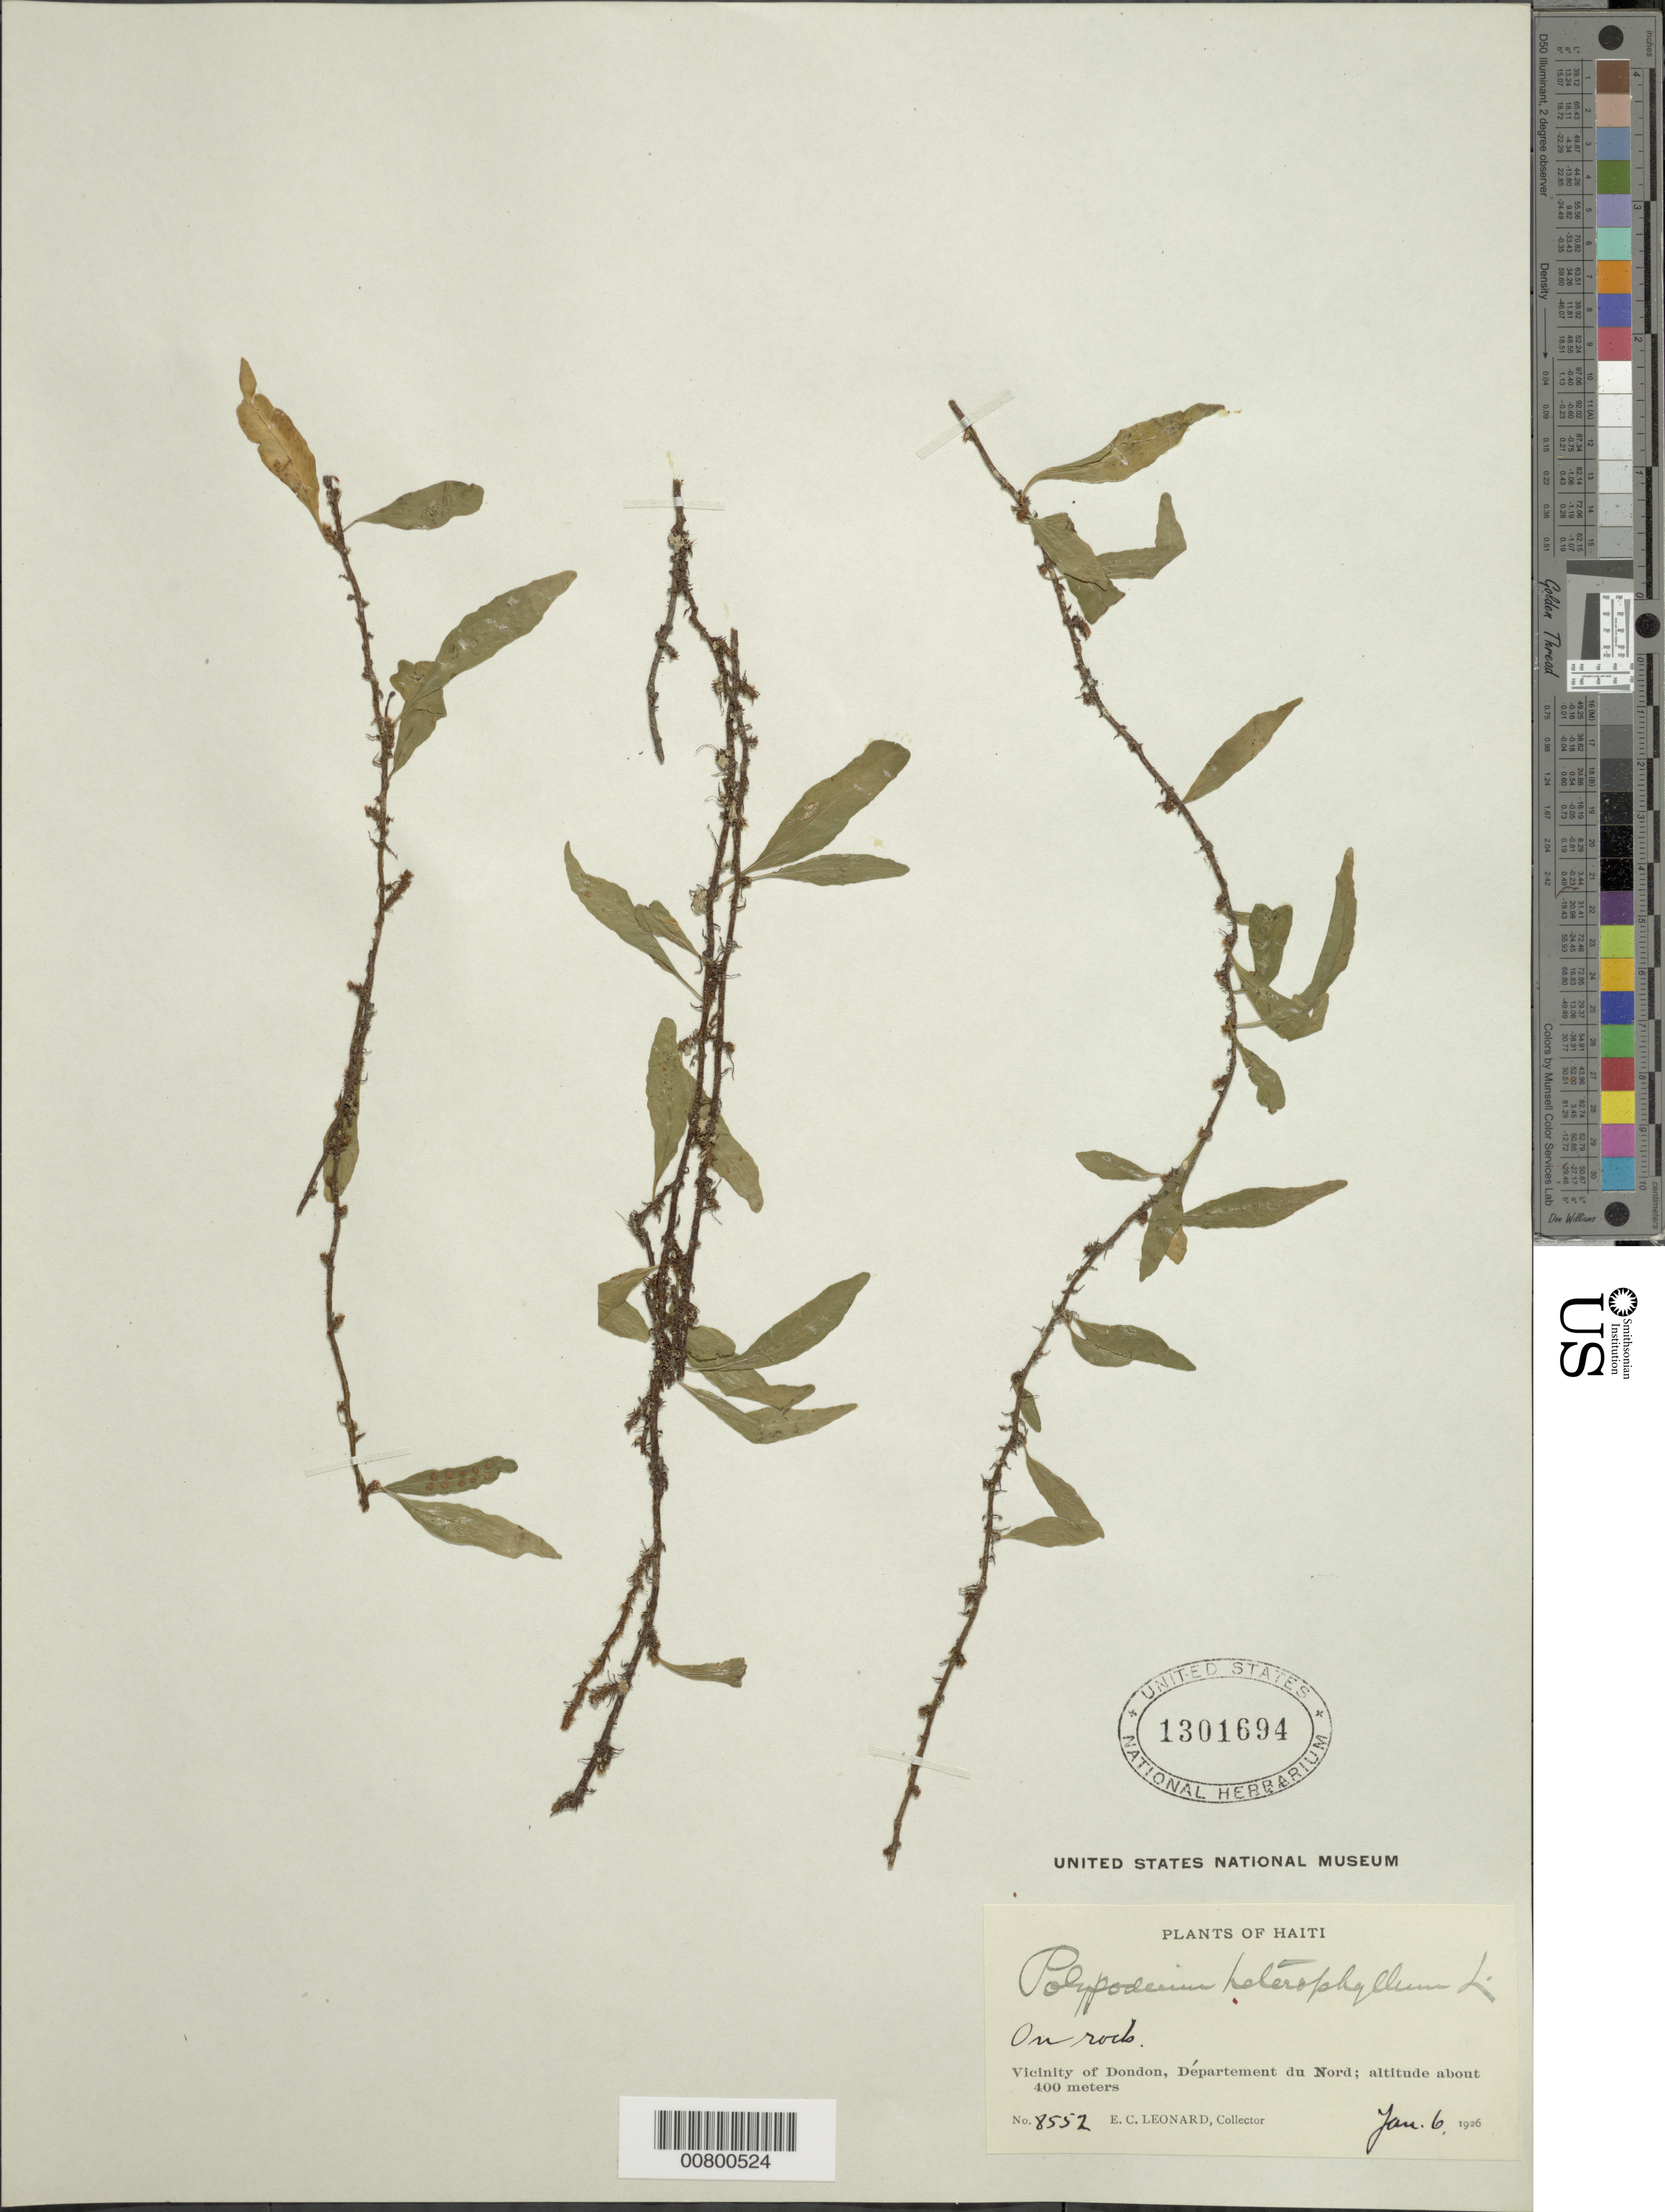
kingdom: Plantae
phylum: Tracheophyta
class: Polypodiopsida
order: Polypodiales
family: Polypodiaceae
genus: Microgramma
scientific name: Microgramma heterophylla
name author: (L.) Wherry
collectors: E. C. Leonard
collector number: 8552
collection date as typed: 06 Jan 1926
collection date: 1926-01-06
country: Haiti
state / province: Nord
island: Hispaniola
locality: Dondon vicinity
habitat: On rock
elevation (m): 400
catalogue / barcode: US 1301694